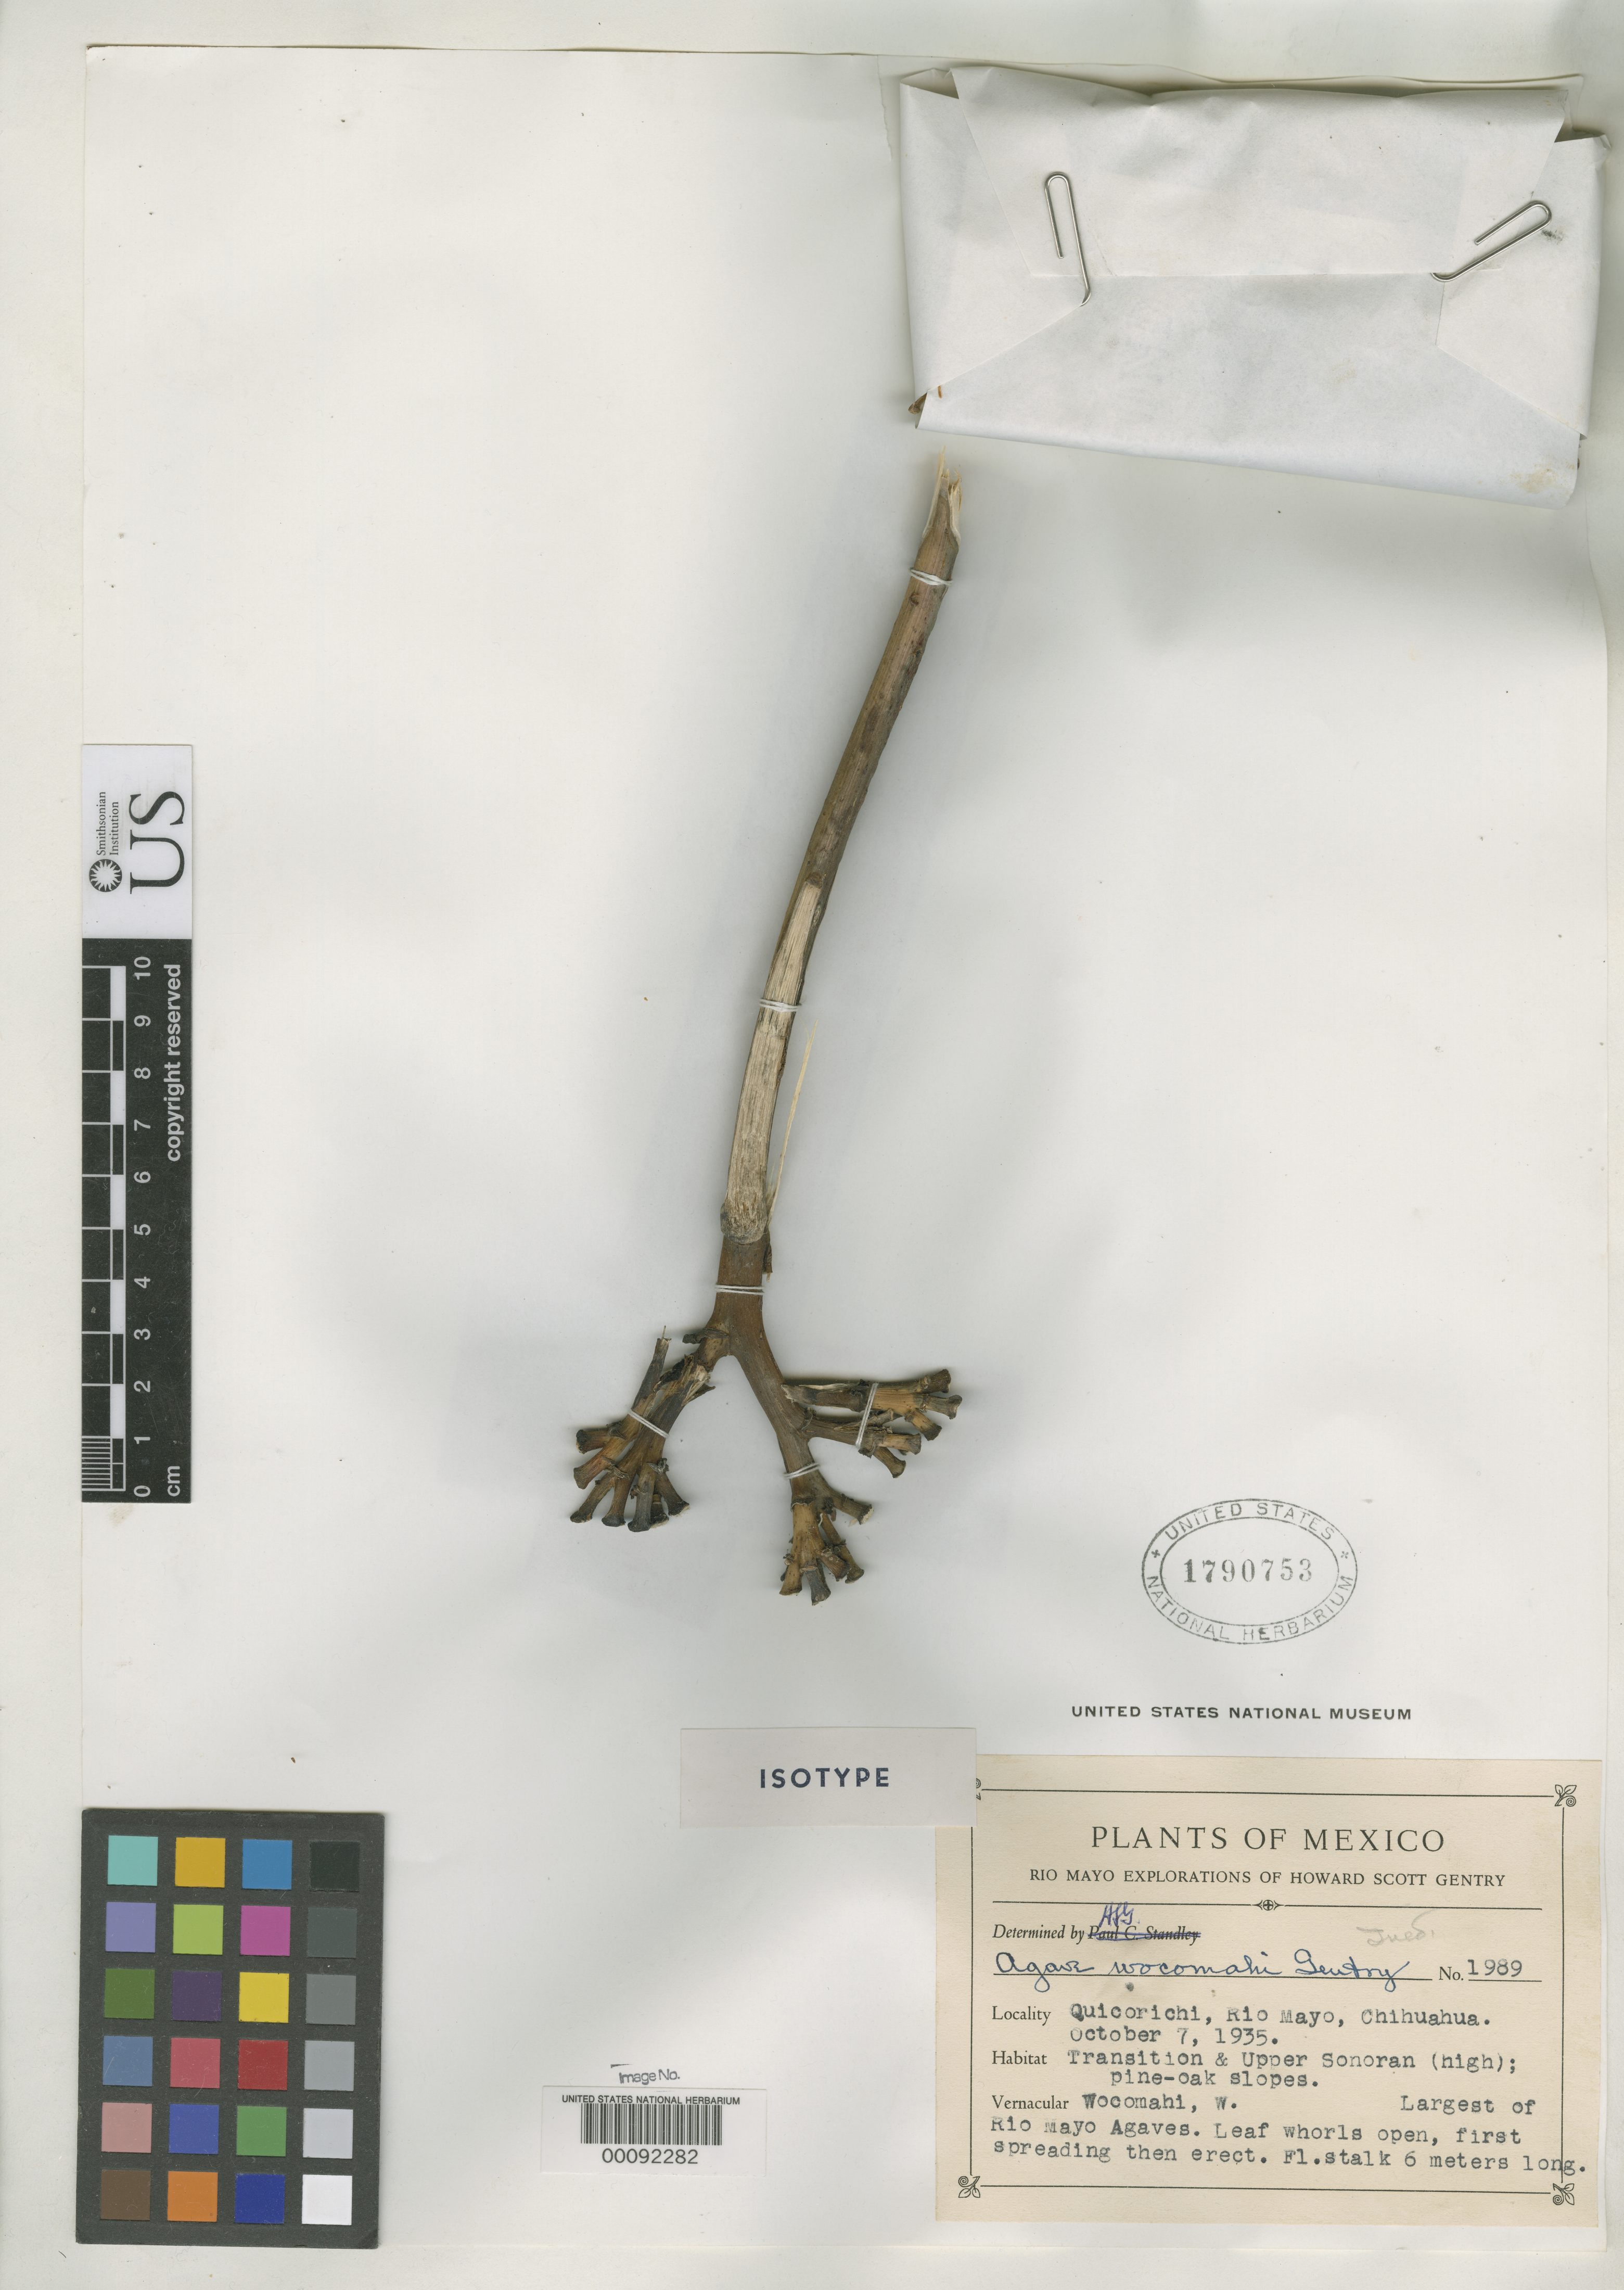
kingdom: Plantae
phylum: Tracheophyta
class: Liliopsida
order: Asparagales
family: Asparagaceae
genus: Agave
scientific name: Agave wocomahi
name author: Gentry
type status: Isotype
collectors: H. S. Gentry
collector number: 1989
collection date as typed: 07 Oct 1935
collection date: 1935-10-07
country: Mexico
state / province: Chihuahua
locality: Quicoriche, Rio Mayo.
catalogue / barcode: US 1790753